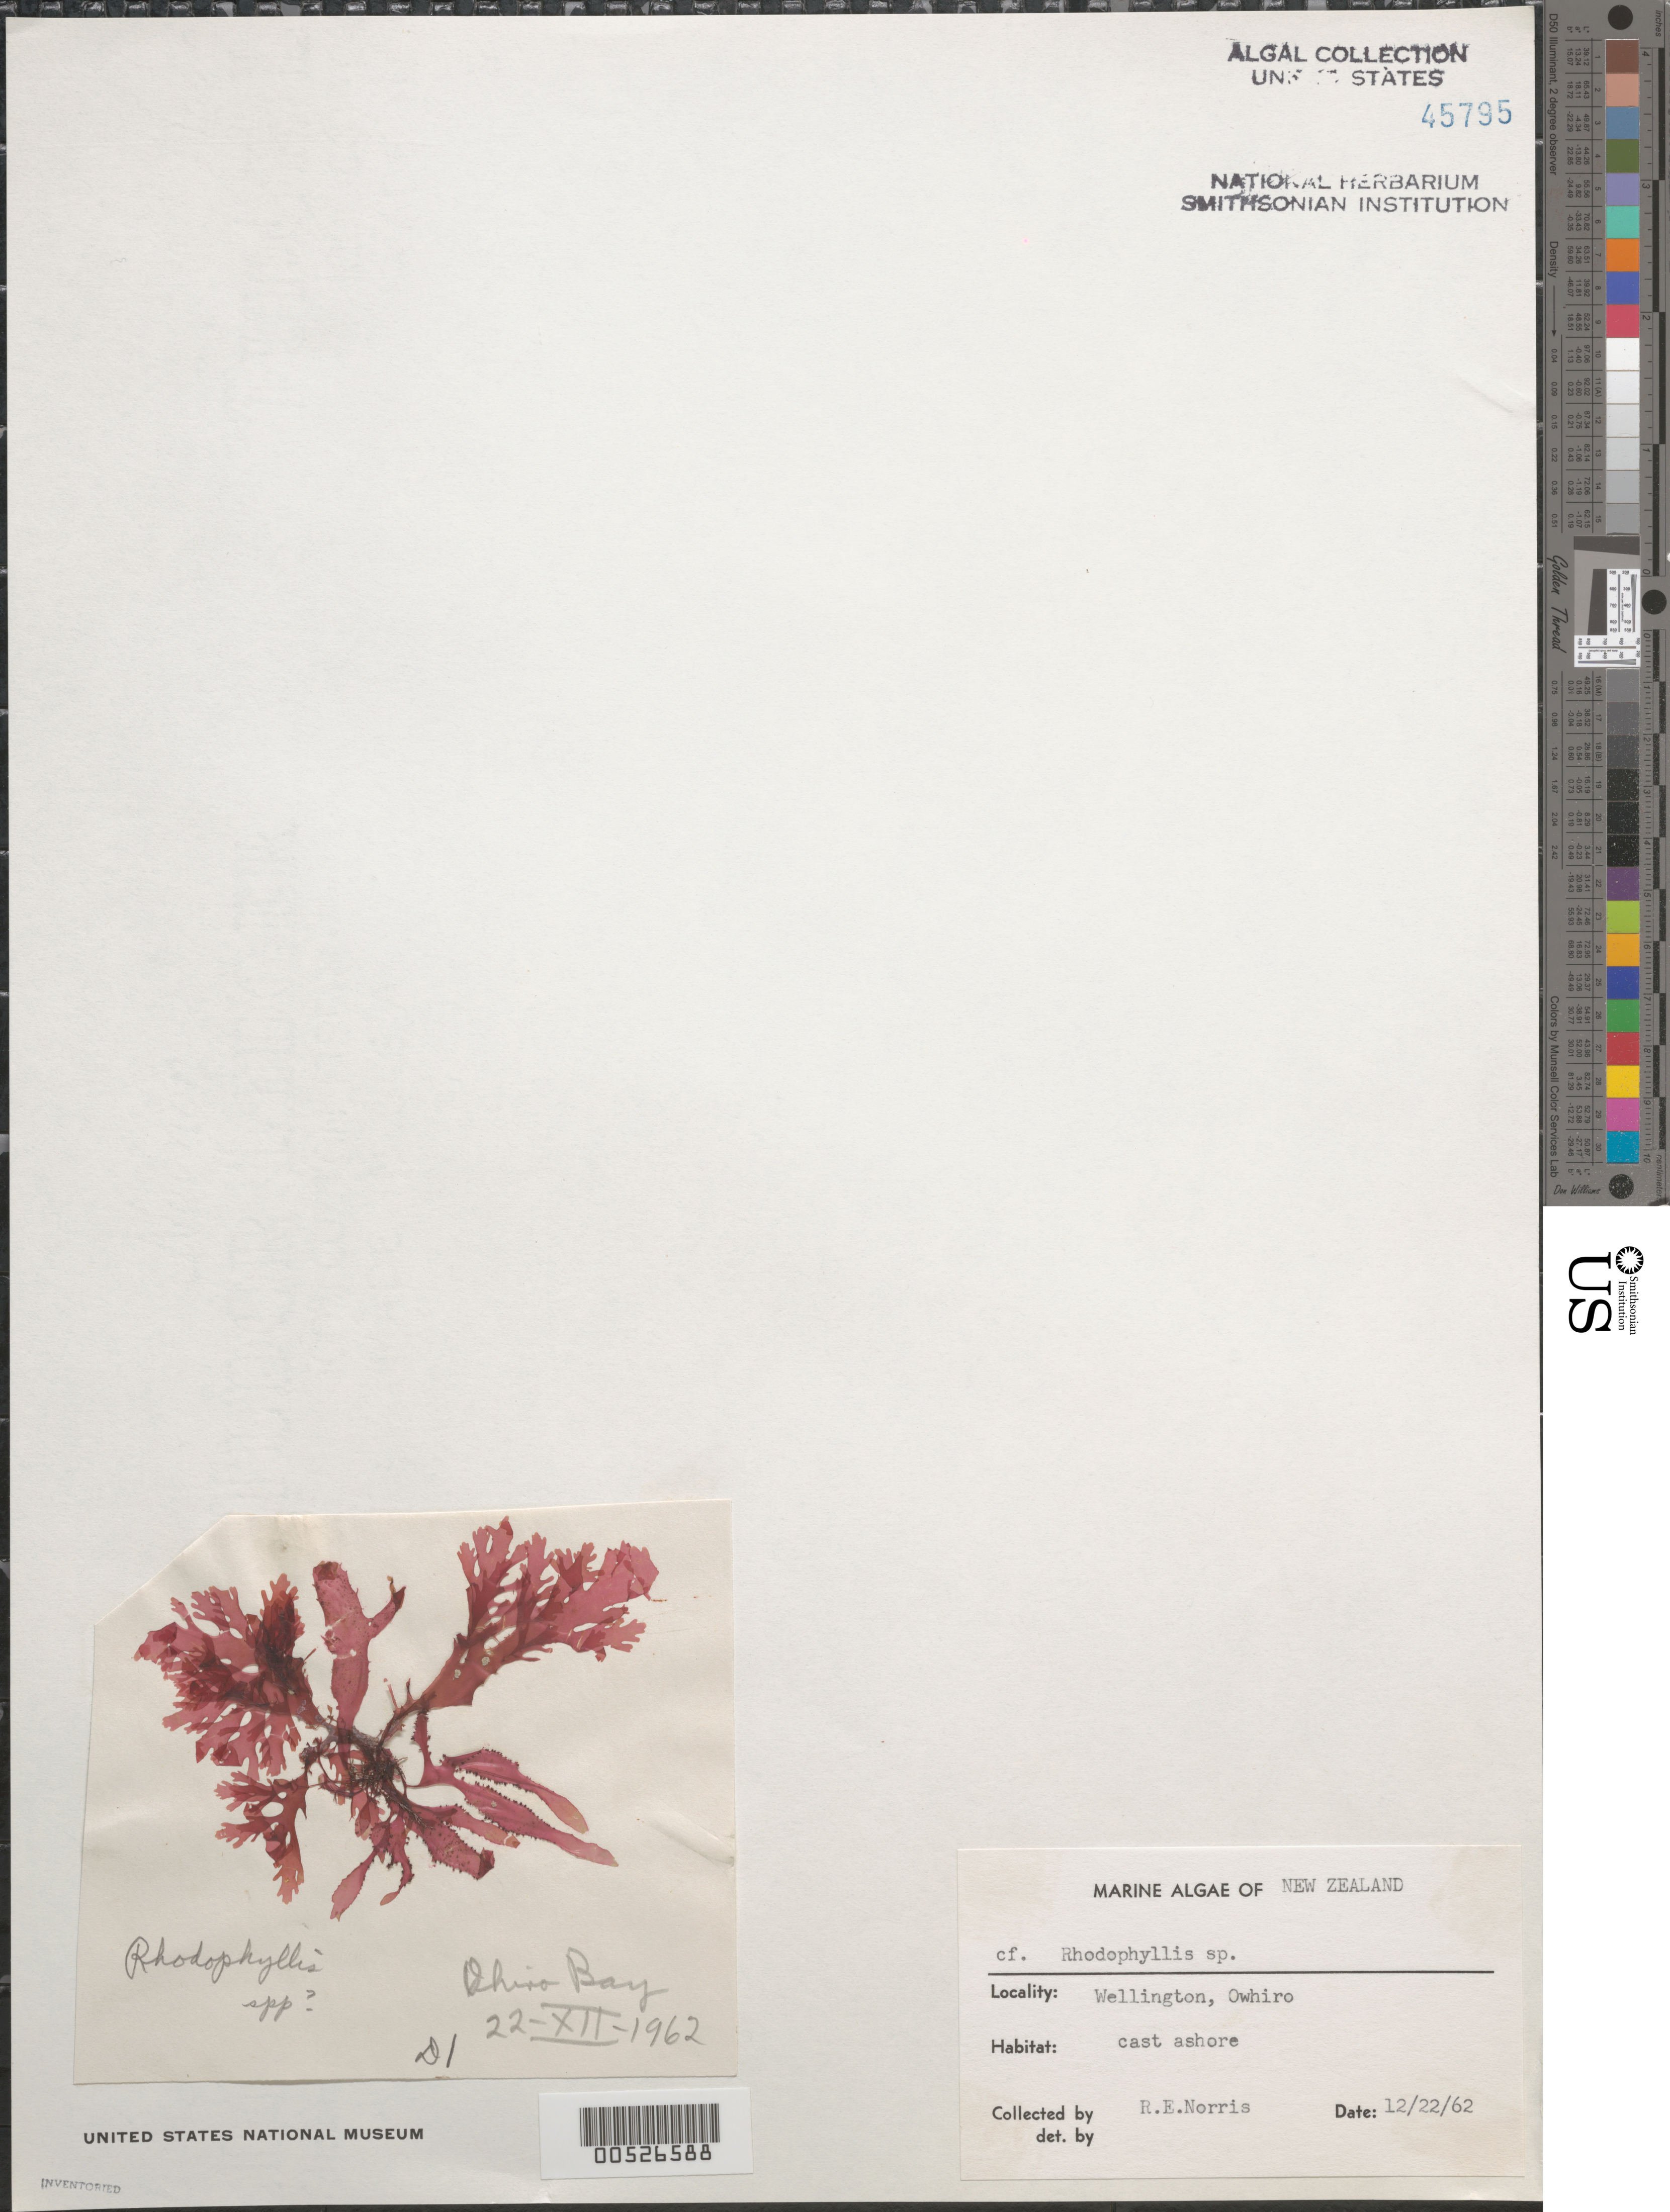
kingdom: Plantae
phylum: Rhodophyta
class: Florideophyceae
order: Gigartinales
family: Cystocloniaceae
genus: Rhodophyllis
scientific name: Rhodophyllis sp.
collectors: R. E. Norris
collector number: D1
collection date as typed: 22 Dec 1962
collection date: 1962-12-22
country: New Zealand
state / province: Wellington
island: North Island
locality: Wellington, Owhiro Bay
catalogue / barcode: US 45795